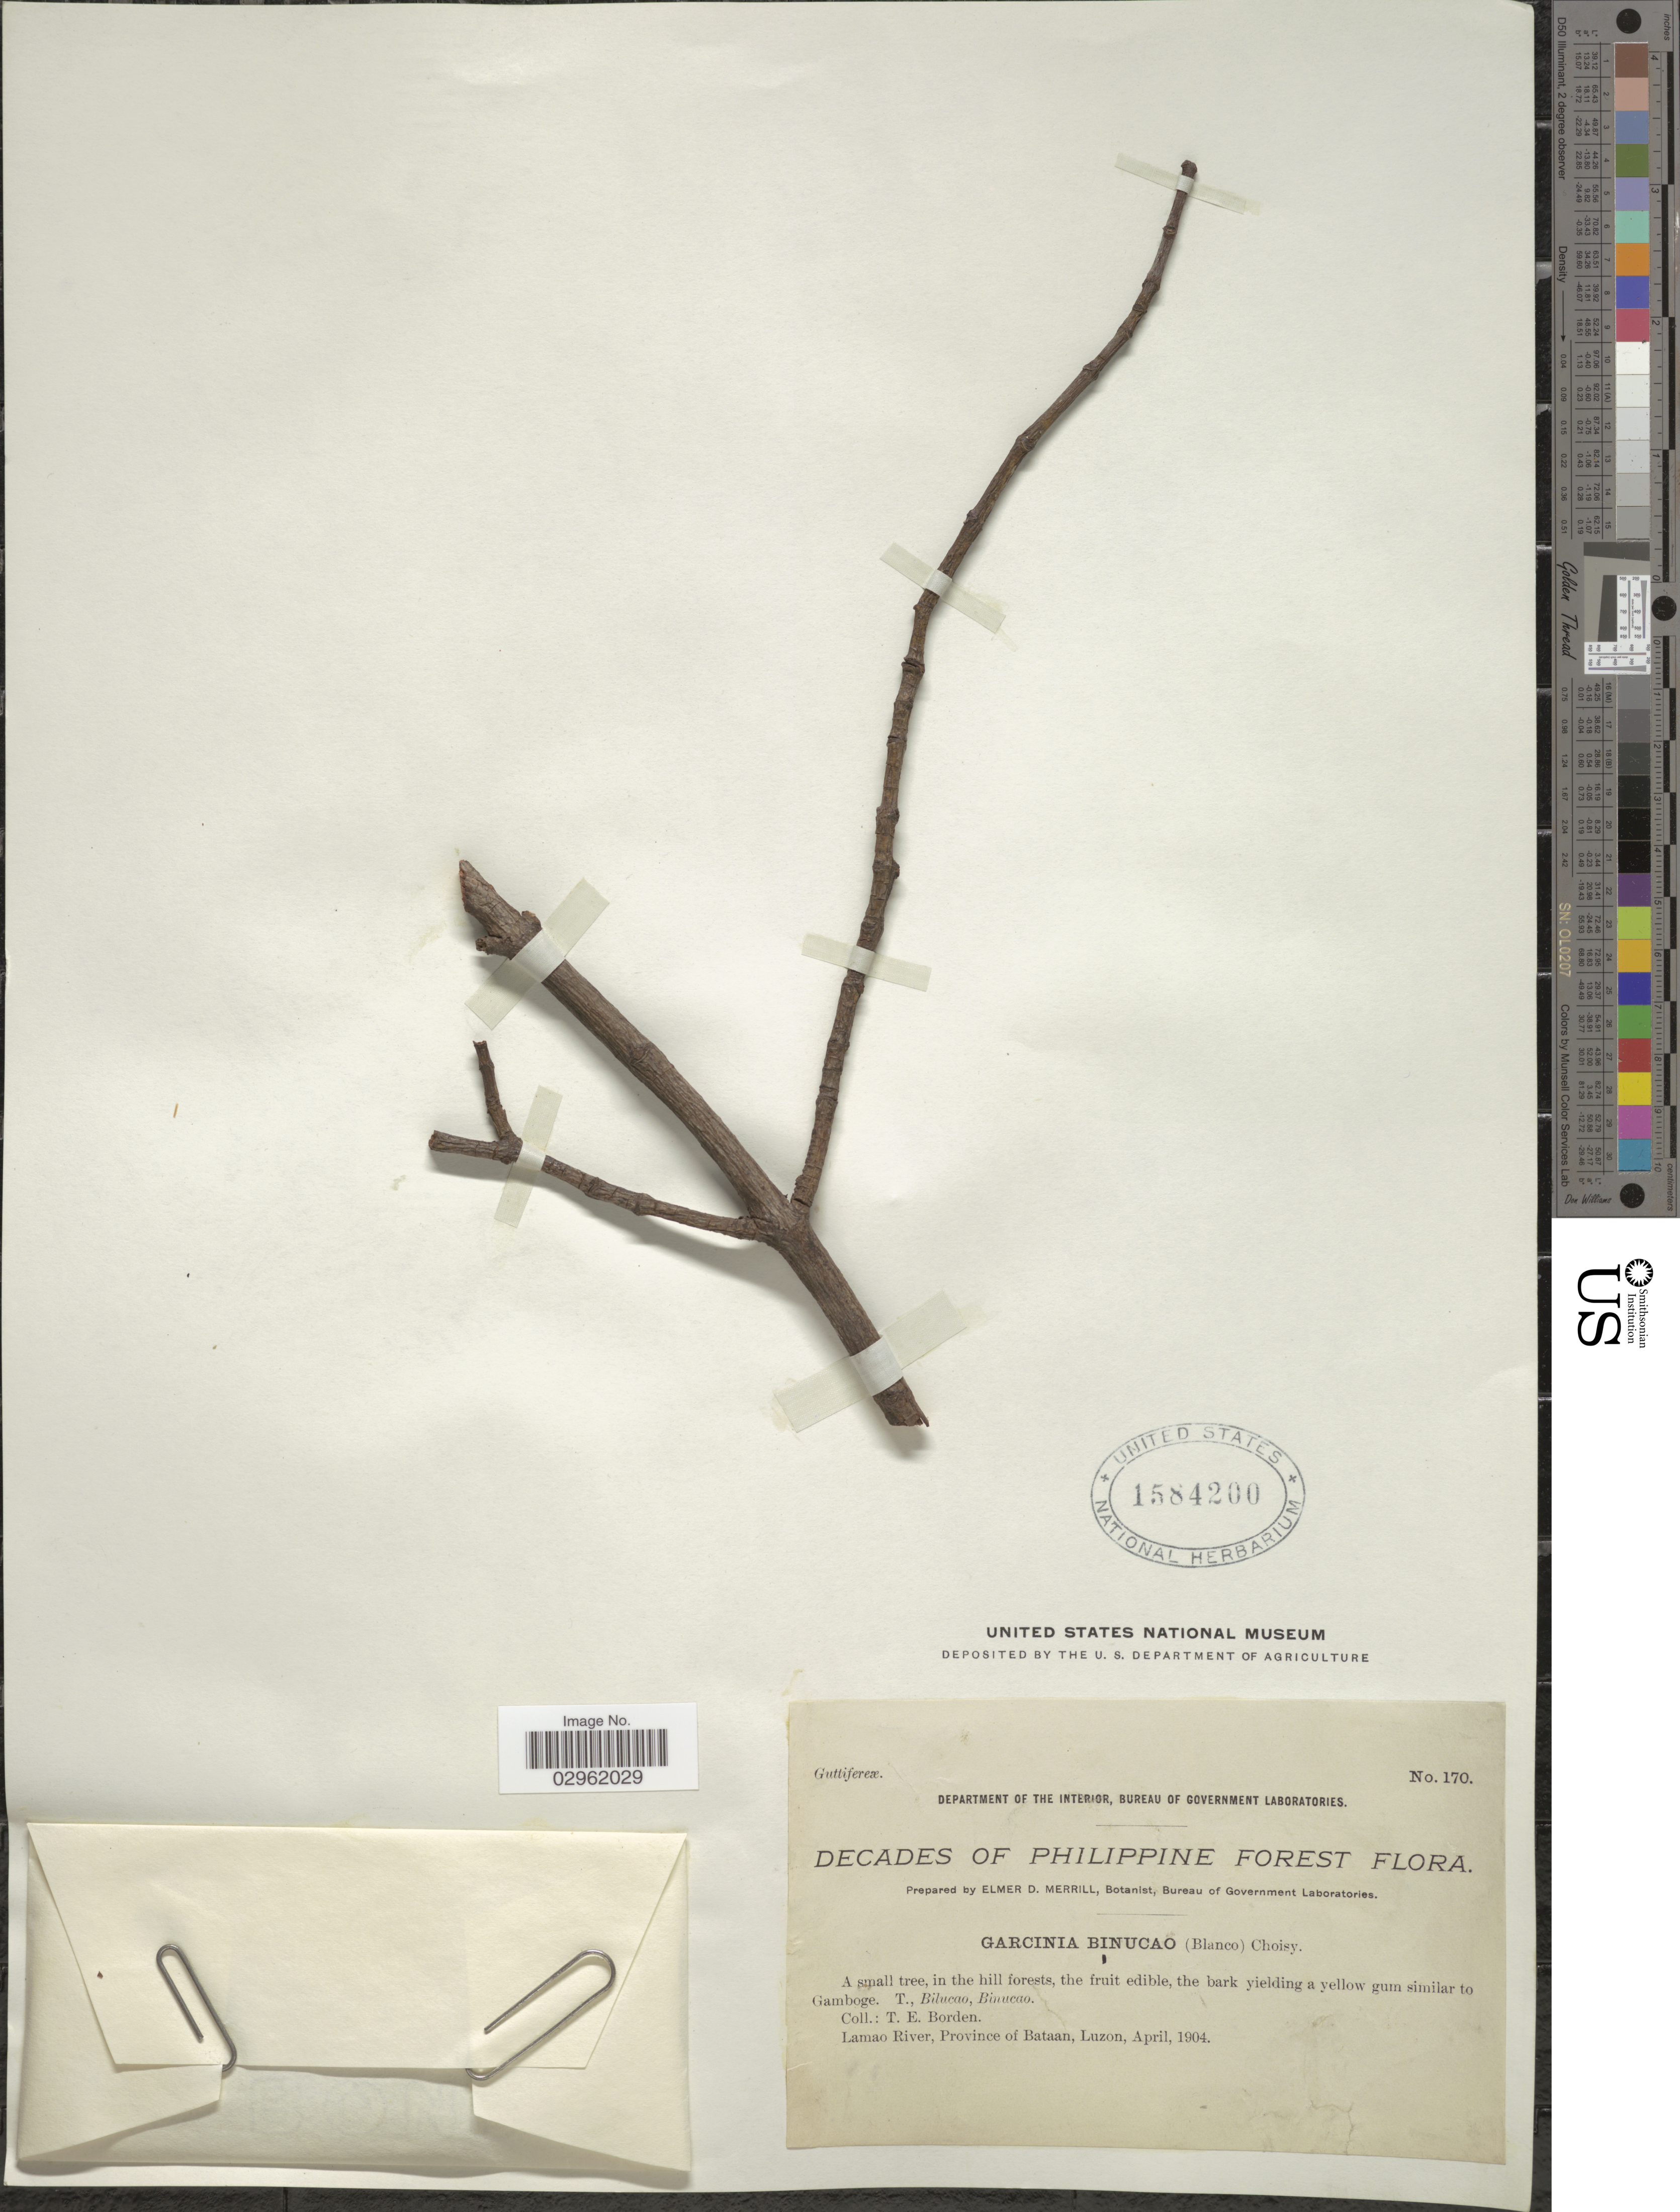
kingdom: Plantae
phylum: Tracheophyta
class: Magnoliopsida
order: Malpighiales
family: Clusiaceae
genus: Garcinia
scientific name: Garcinia binucao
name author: (Blanco) Choisy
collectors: T. E. Borden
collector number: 170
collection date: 1904-04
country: Philippines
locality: Lamao River, Province of Bataan, Luzon.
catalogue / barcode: US 1584200